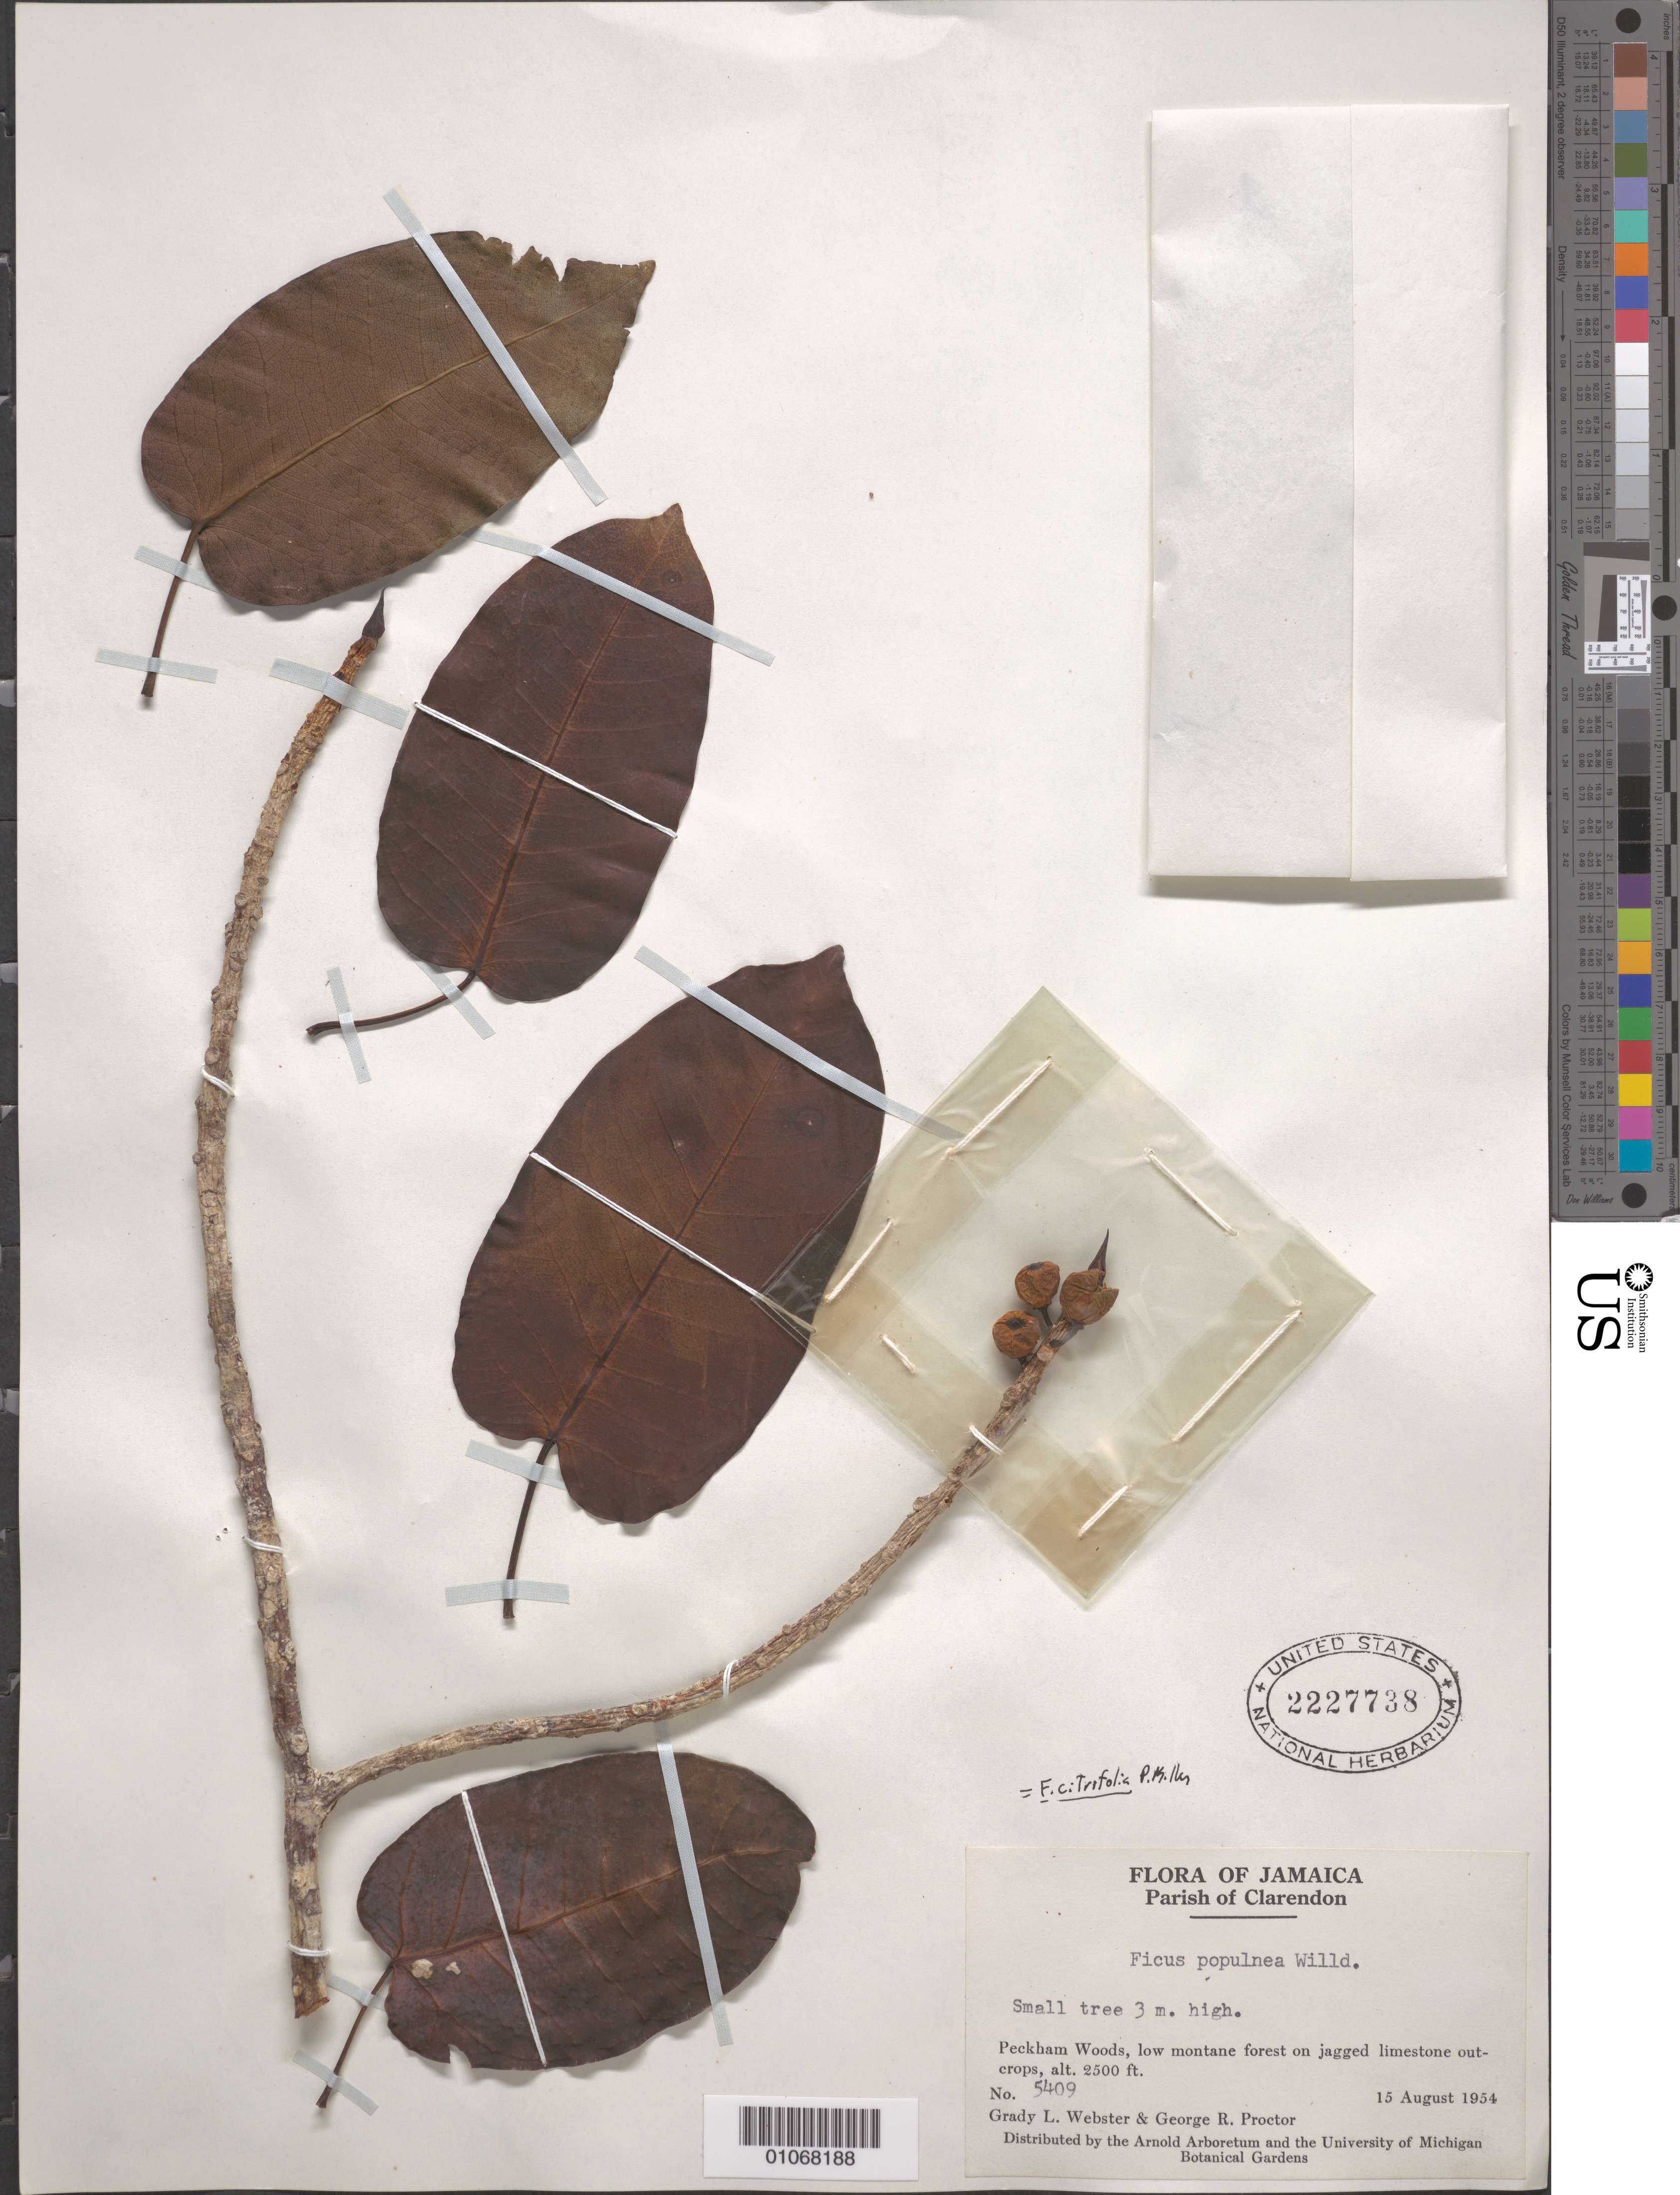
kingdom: Plantae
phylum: Tracheophyta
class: Magnoliopsida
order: Rosales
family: Moraceae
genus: Ficus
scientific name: Ficus citrifolia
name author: Mill.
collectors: G. L. Webster & G. R. Proctor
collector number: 5409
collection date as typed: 15 Aug 1954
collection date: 1954-08-15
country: Jamaica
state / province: Clarendon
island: Jamaica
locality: Peckham Woods. low mountane forest on jagged limestone out-crops.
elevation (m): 762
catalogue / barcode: US 2227738